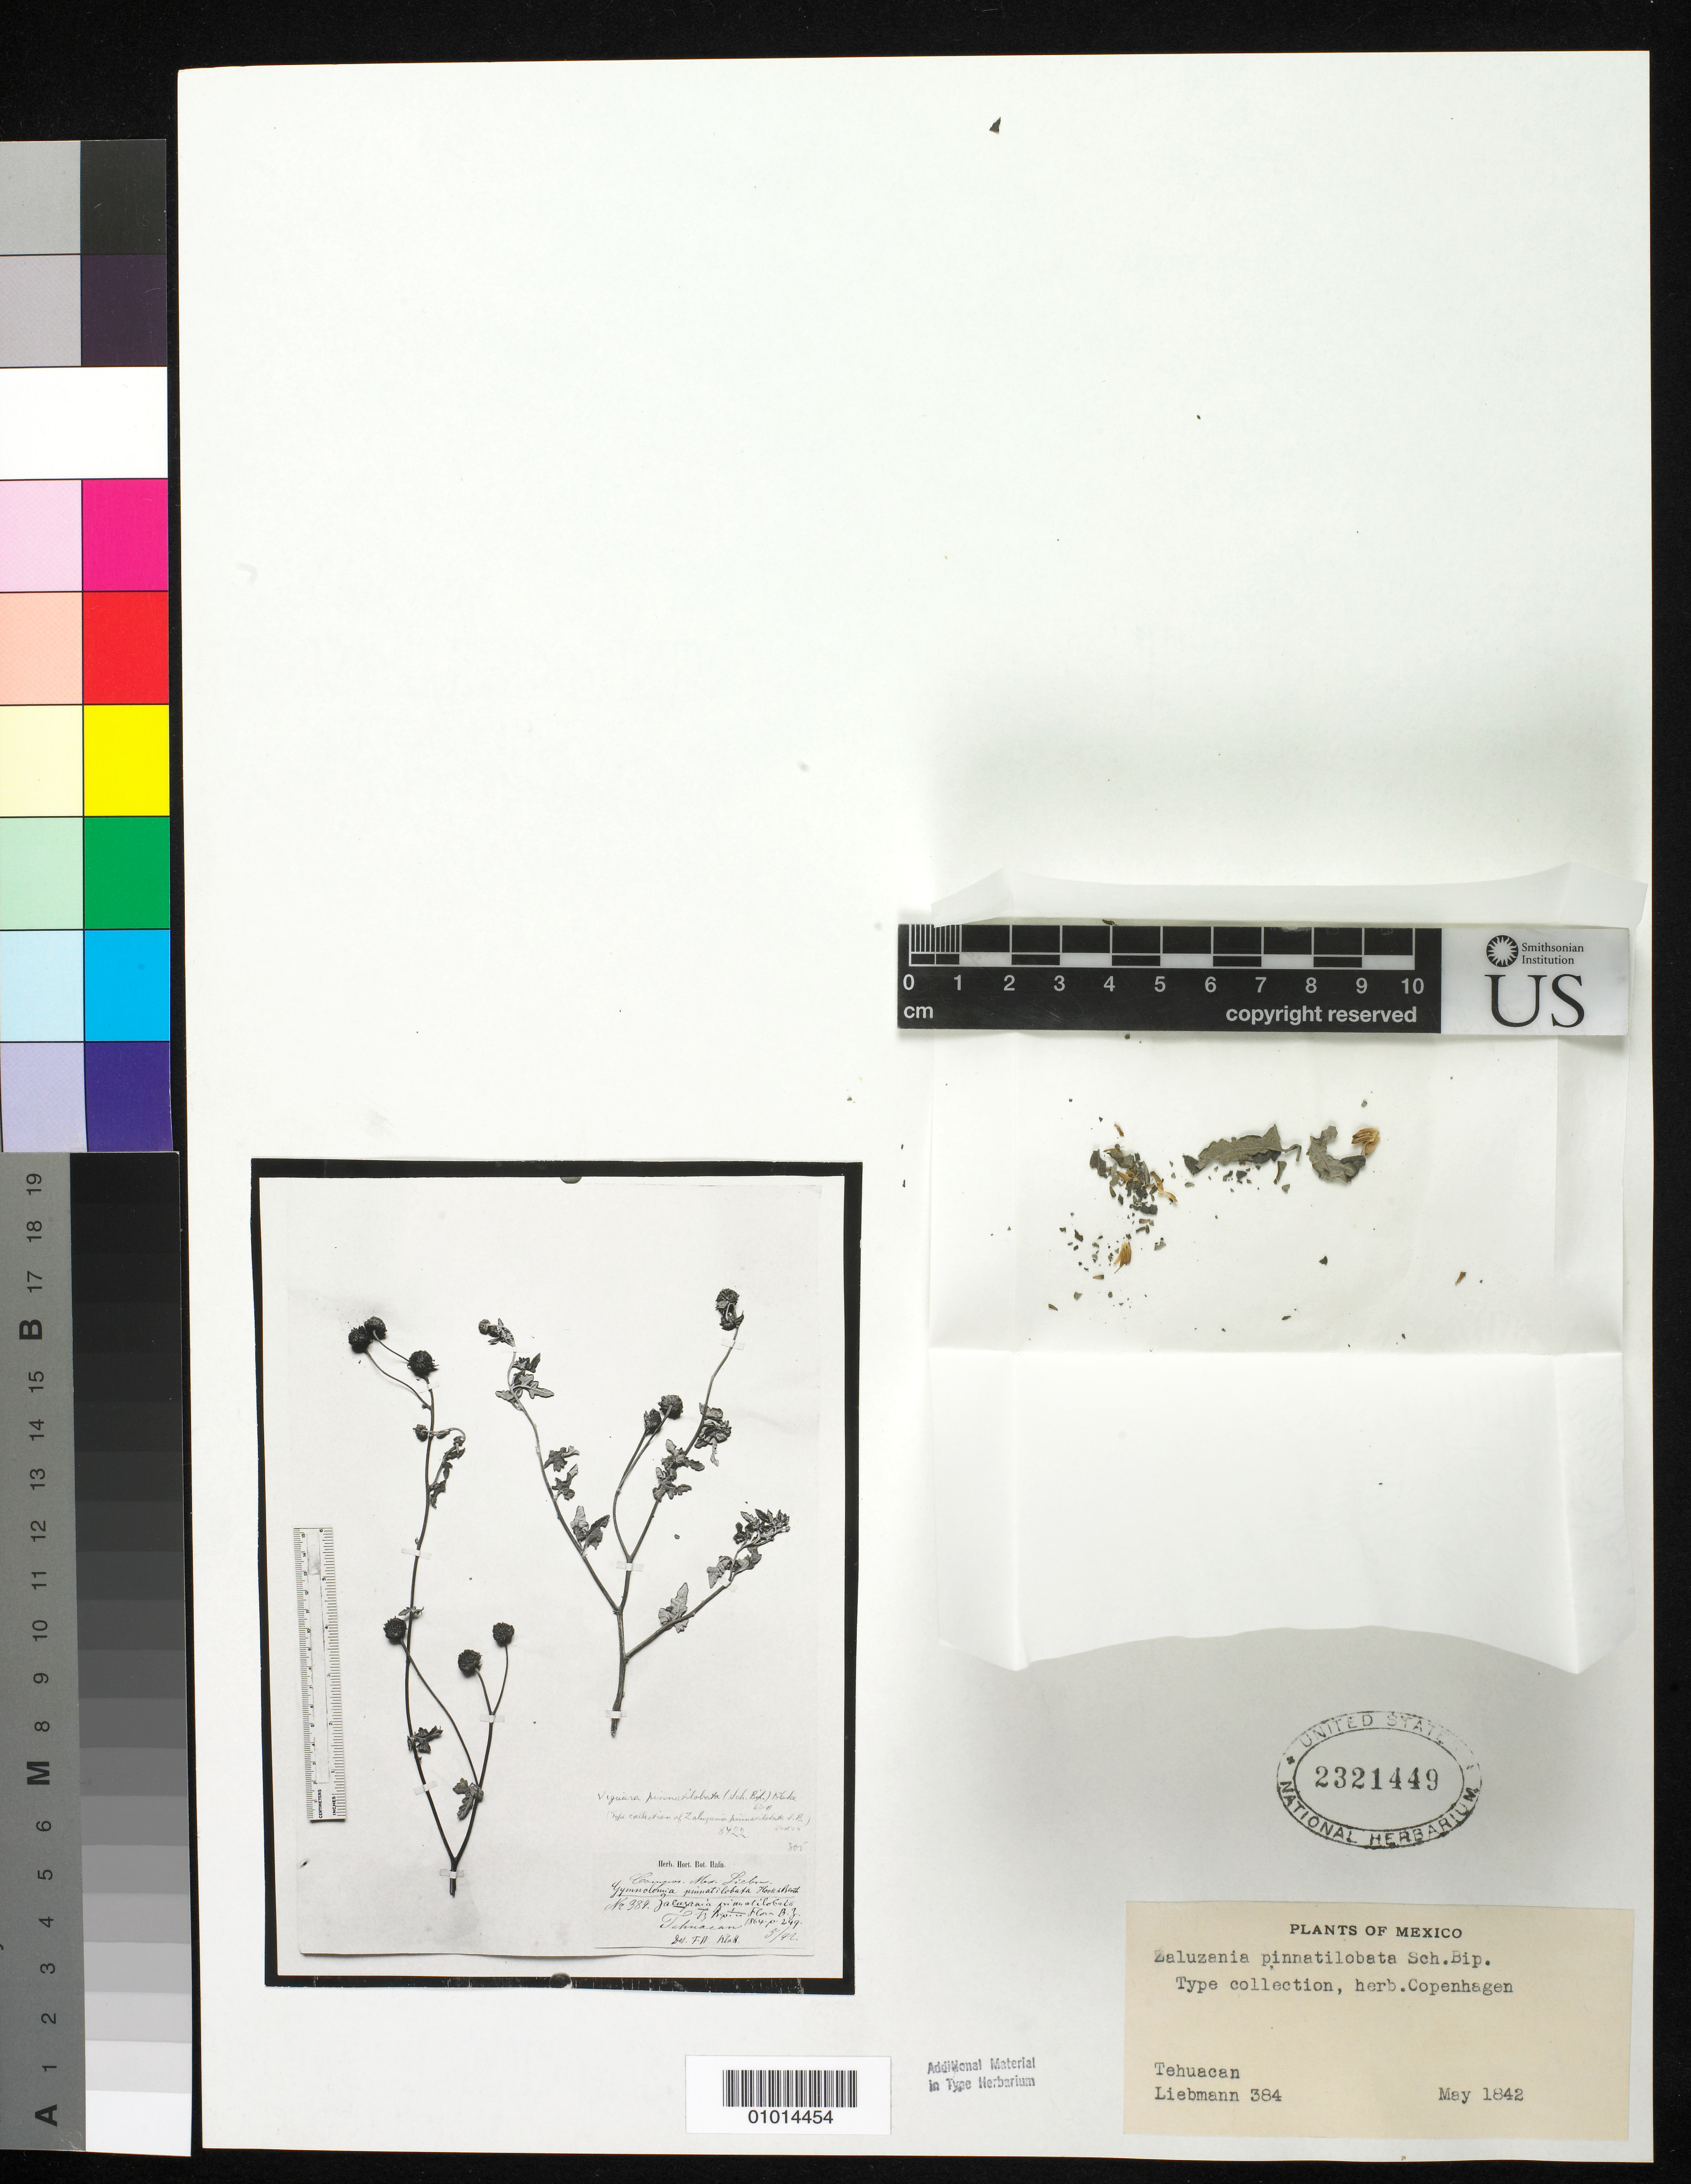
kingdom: Plantae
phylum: Tracheophyta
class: Magnoliopsida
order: Asterales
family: Asteraceae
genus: Zaluzania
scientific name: Zaluzania pinnatilobata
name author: Sch. Bip.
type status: Type Collection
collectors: F. M. Liebmann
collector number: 384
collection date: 1842-05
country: Mexico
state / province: Puebla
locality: Tehuacan.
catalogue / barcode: US 2321449